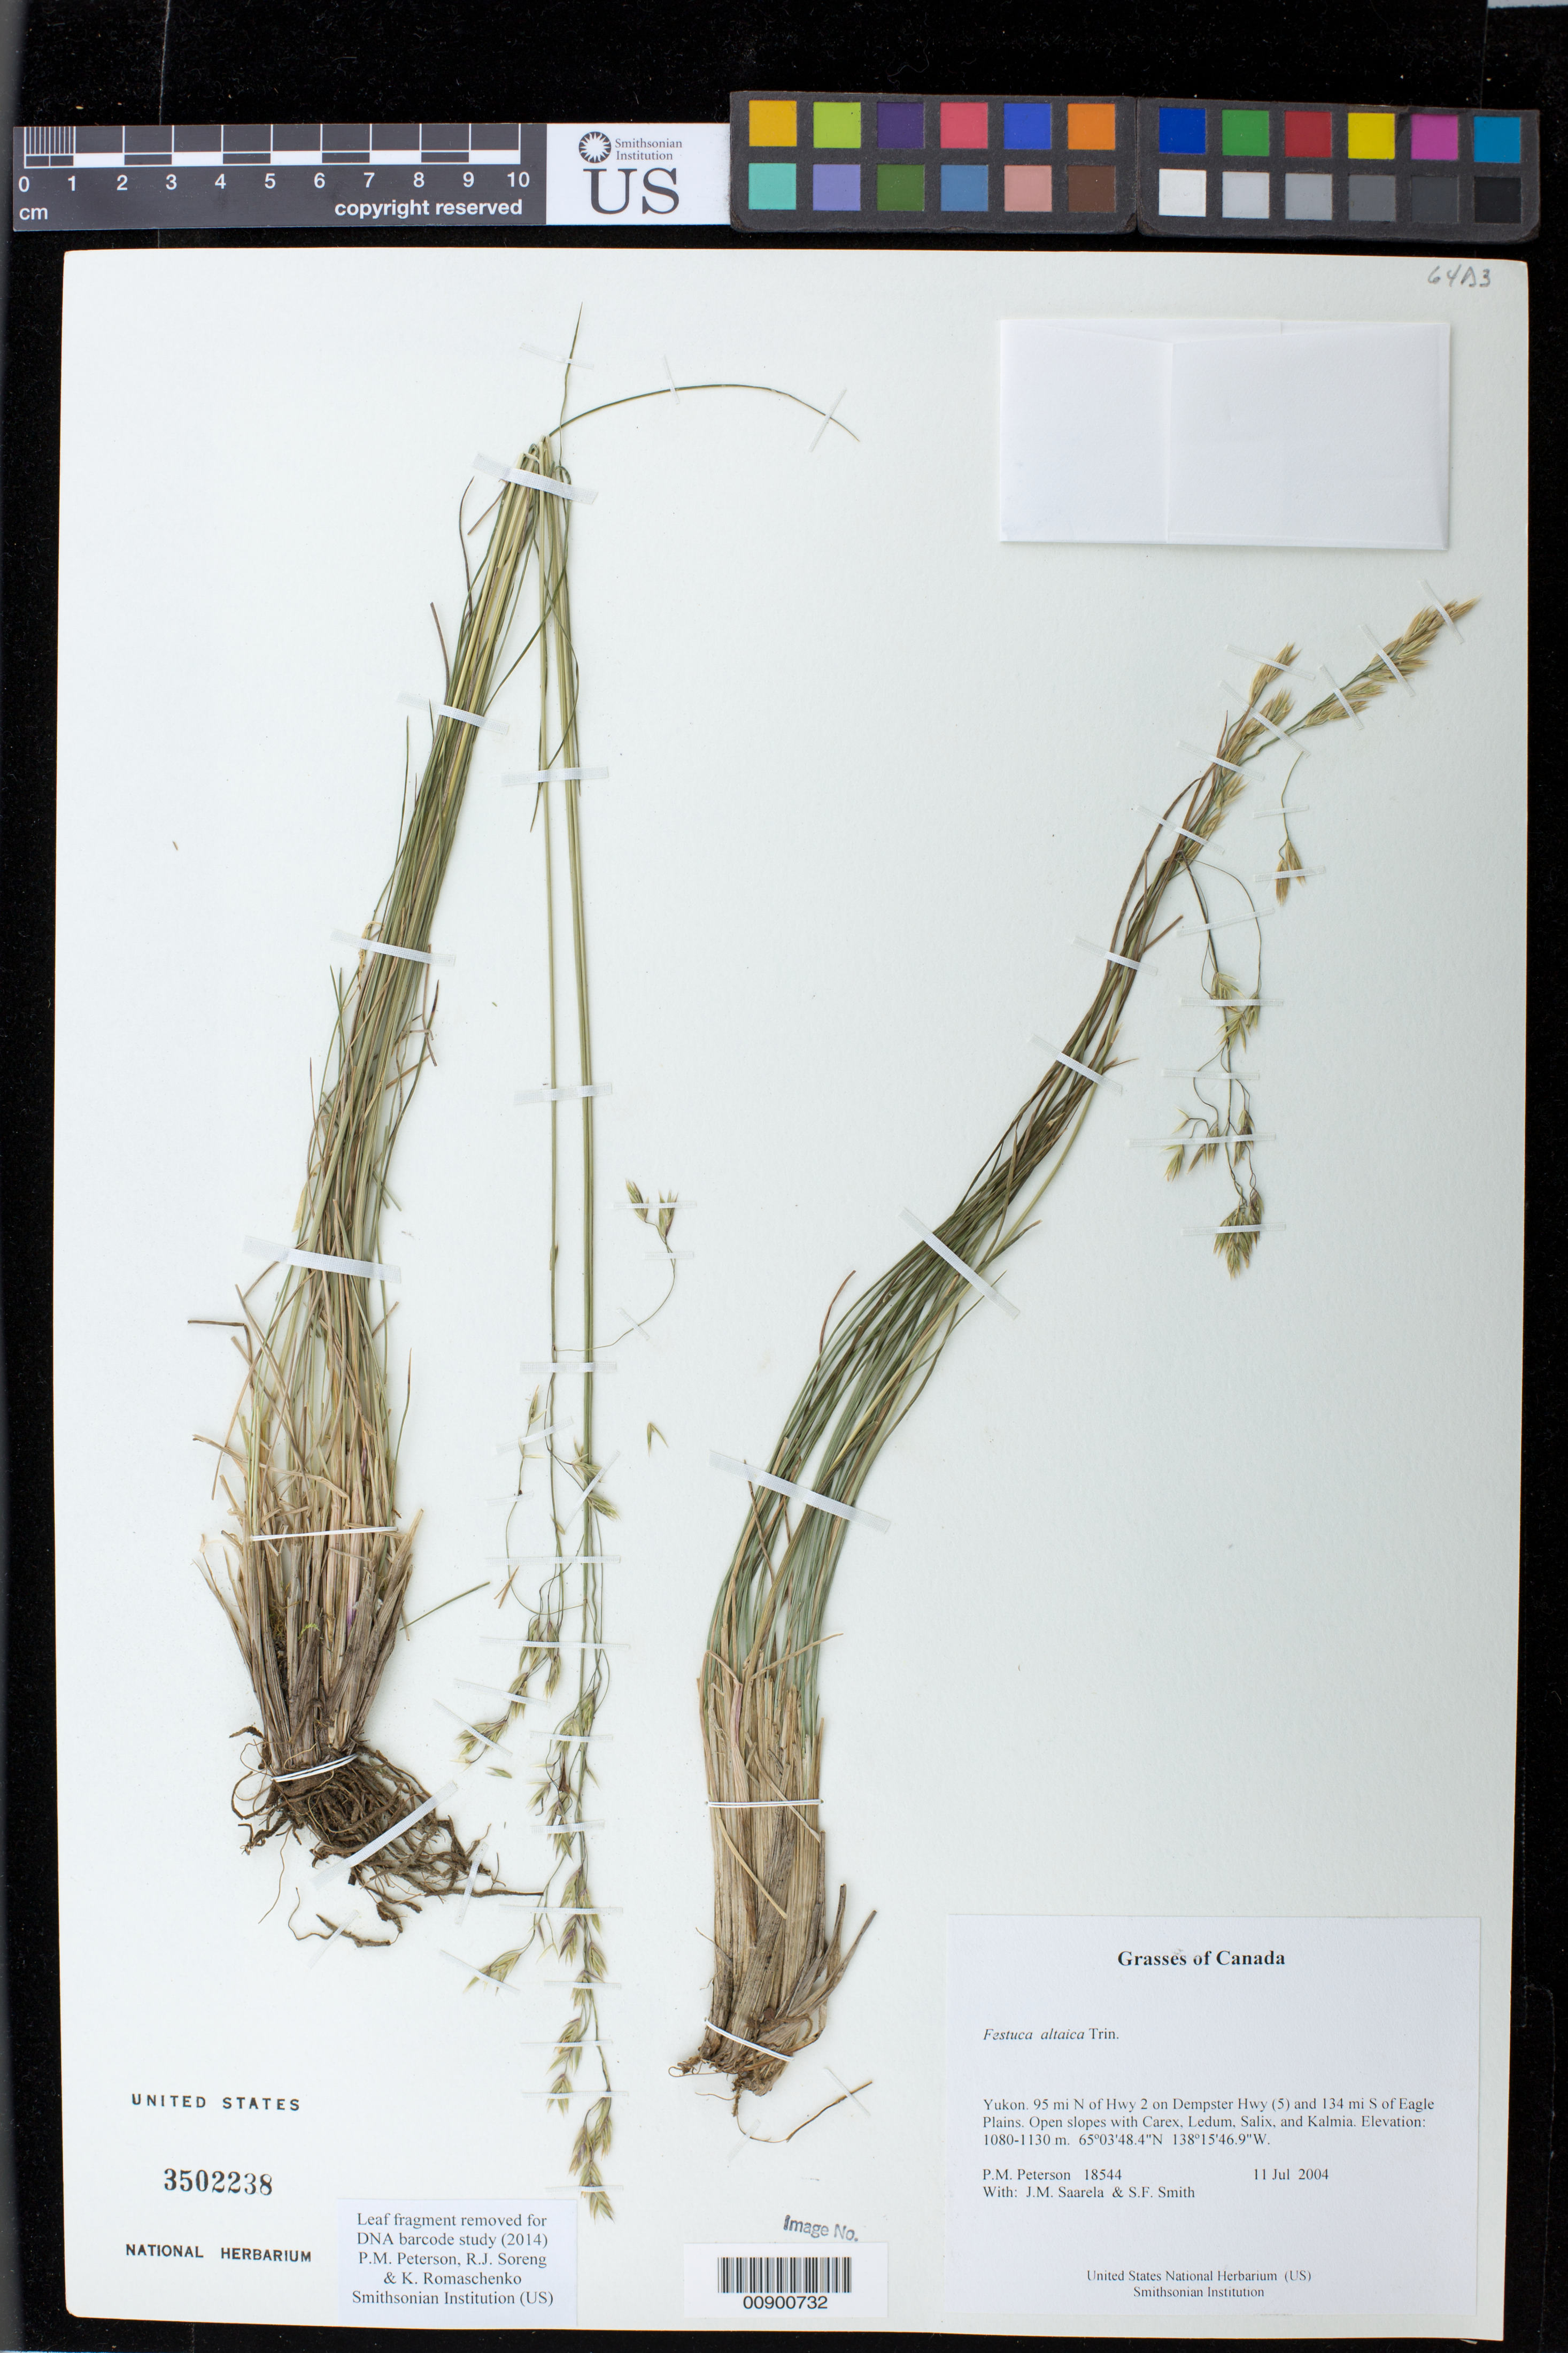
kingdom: Plantae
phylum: Tracheophyta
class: Liliopsida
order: Poales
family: Poaceae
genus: Festuca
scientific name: Festuca altaica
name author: Trin.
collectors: P. M. Peterson, J. Saarela & S.F. Smith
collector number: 18544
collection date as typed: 11 Jul 2004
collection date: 2004-07-11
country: Canada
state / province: Yukon Territory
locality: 95 mi N of Hwy 2 on Dempster Hwy (5) and 134 mi S of Eagle Plains. Open slopes with Carex, Ledum, Salix, and Kalmia.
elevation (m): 1080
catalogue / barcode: US 3502238